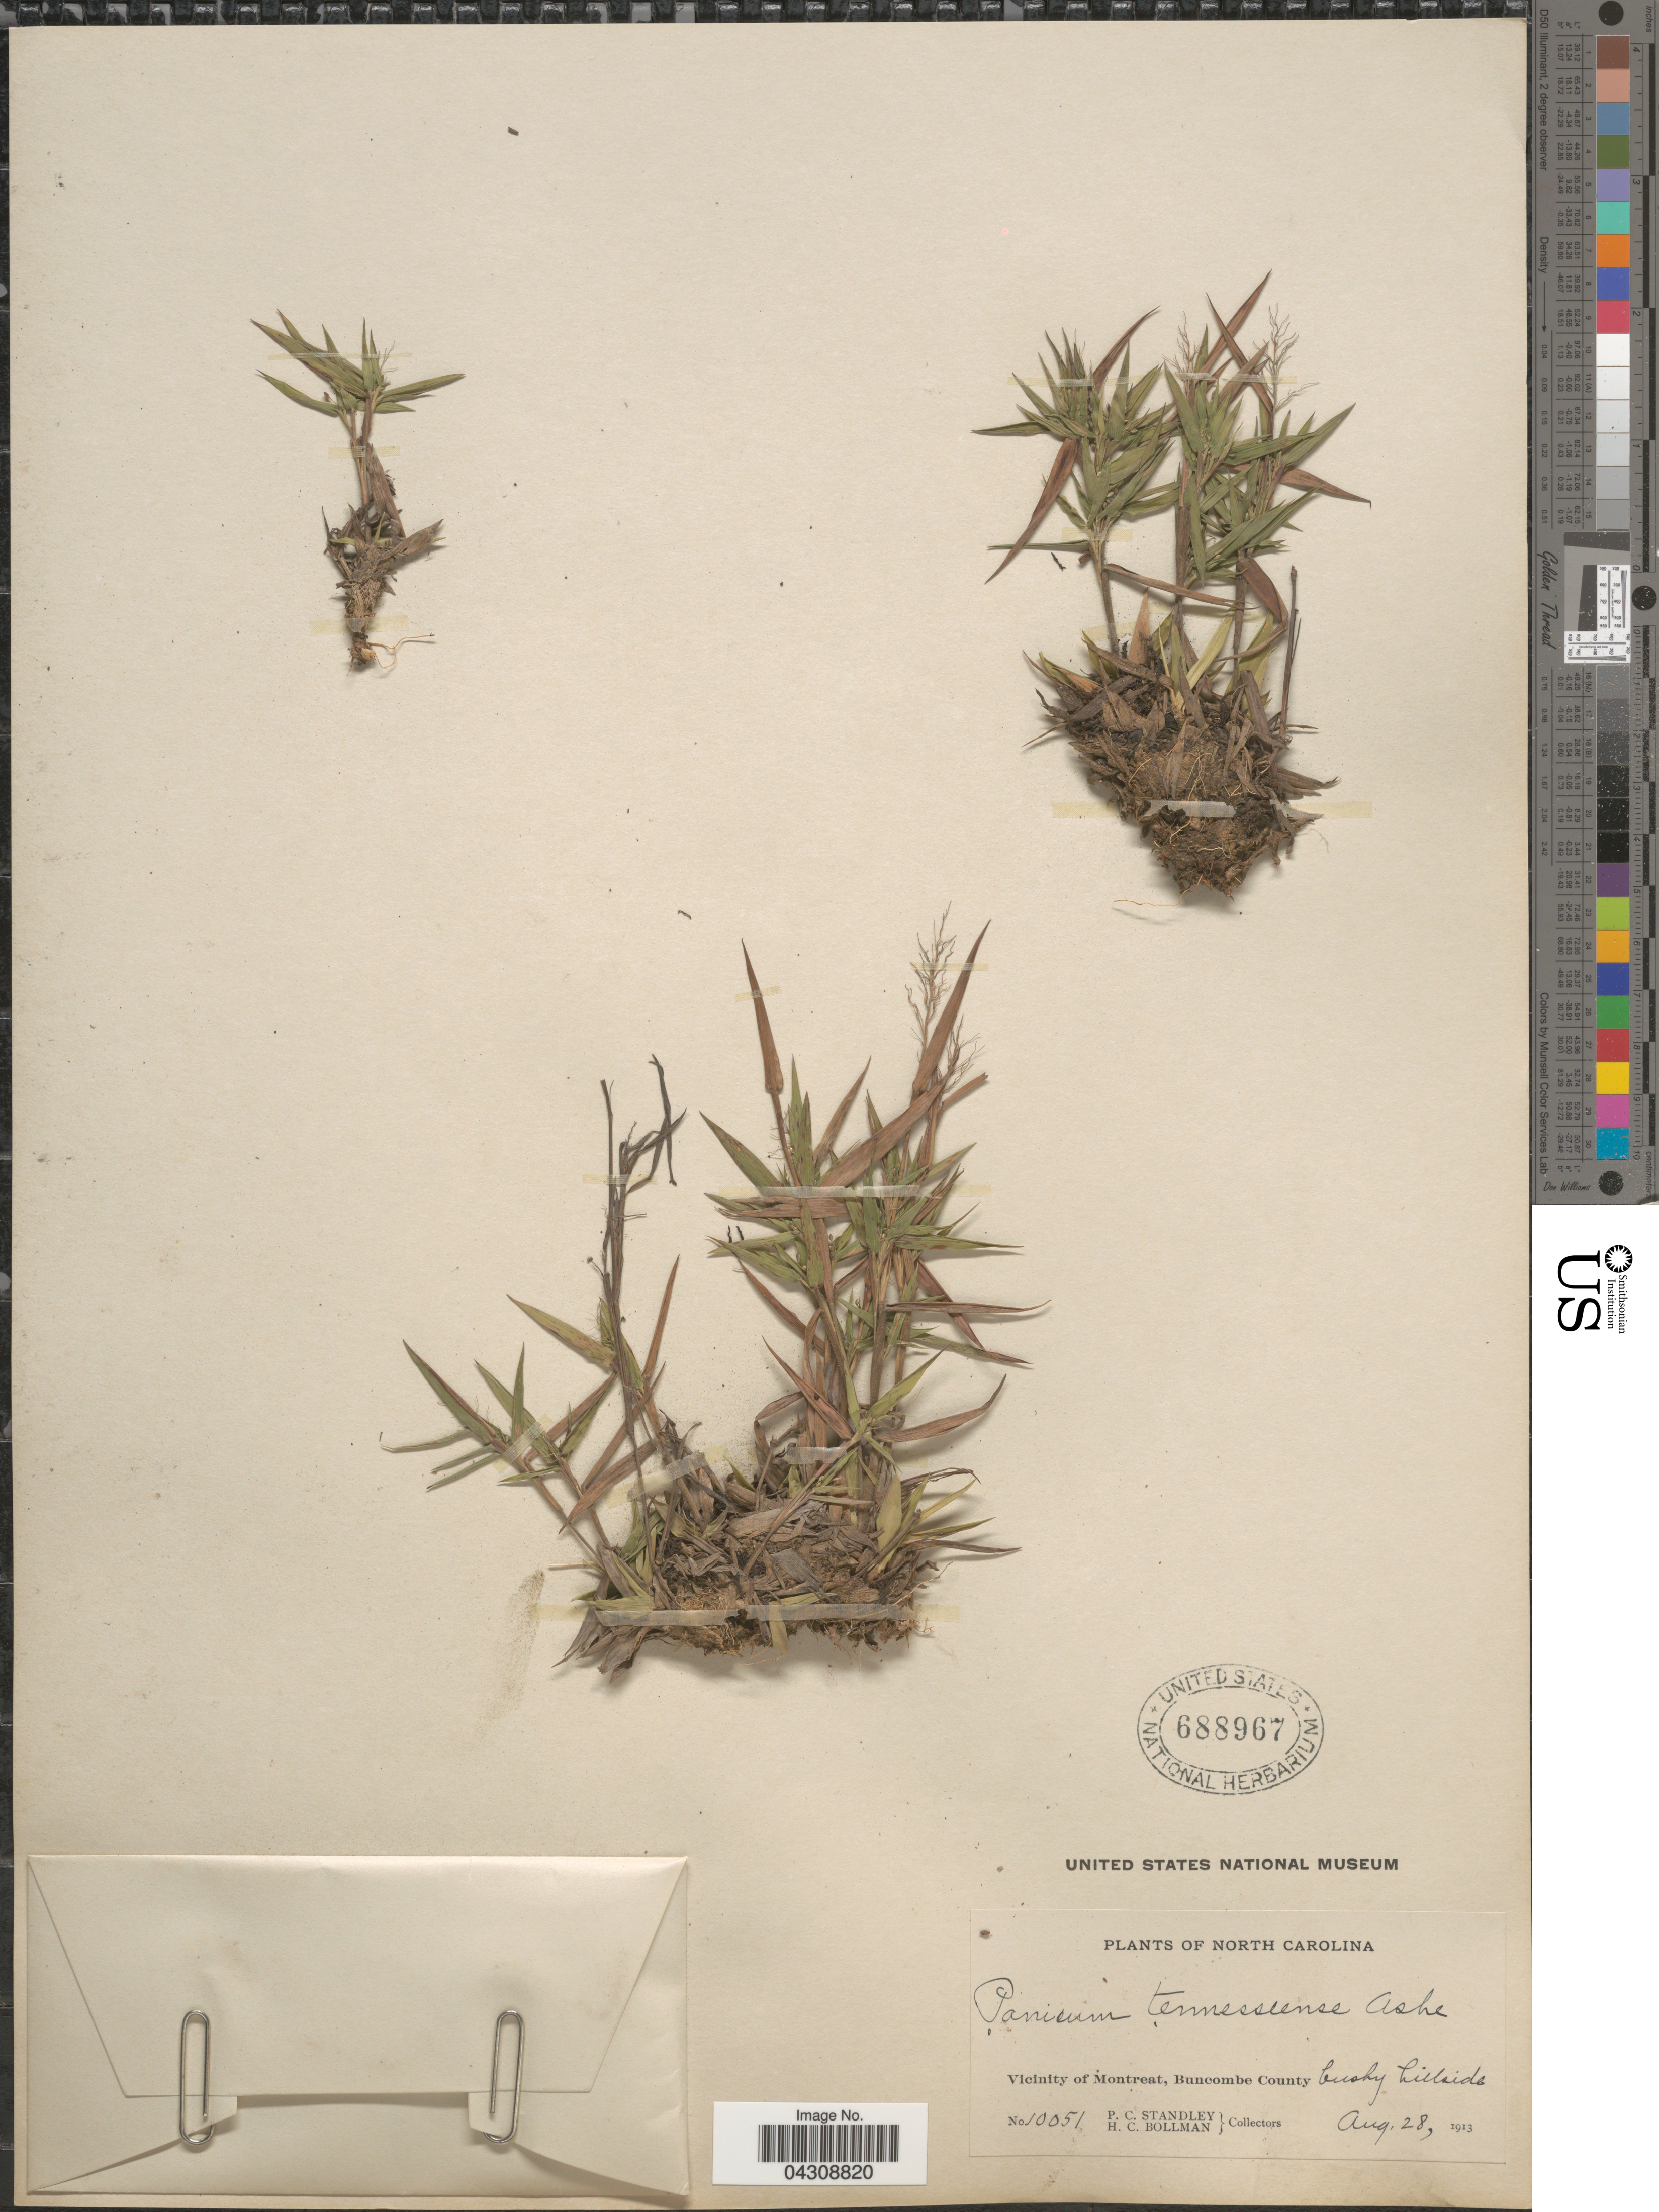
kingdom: Plantae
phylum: Tracheophyta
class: Liliopsida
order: Poales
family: Poaceae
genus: Dichanthelium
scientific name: Dichanthelium acuminatum var. acuminatum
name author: (Sw.) Gould & C.A. Clark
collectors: P. C. Standley & H. C. Bollman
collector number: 10051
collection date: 1913-08-28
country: United States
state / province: North Carolina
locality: Vicinity of Montreat, Buncombe County bushy hillside.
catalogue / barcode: US 688967